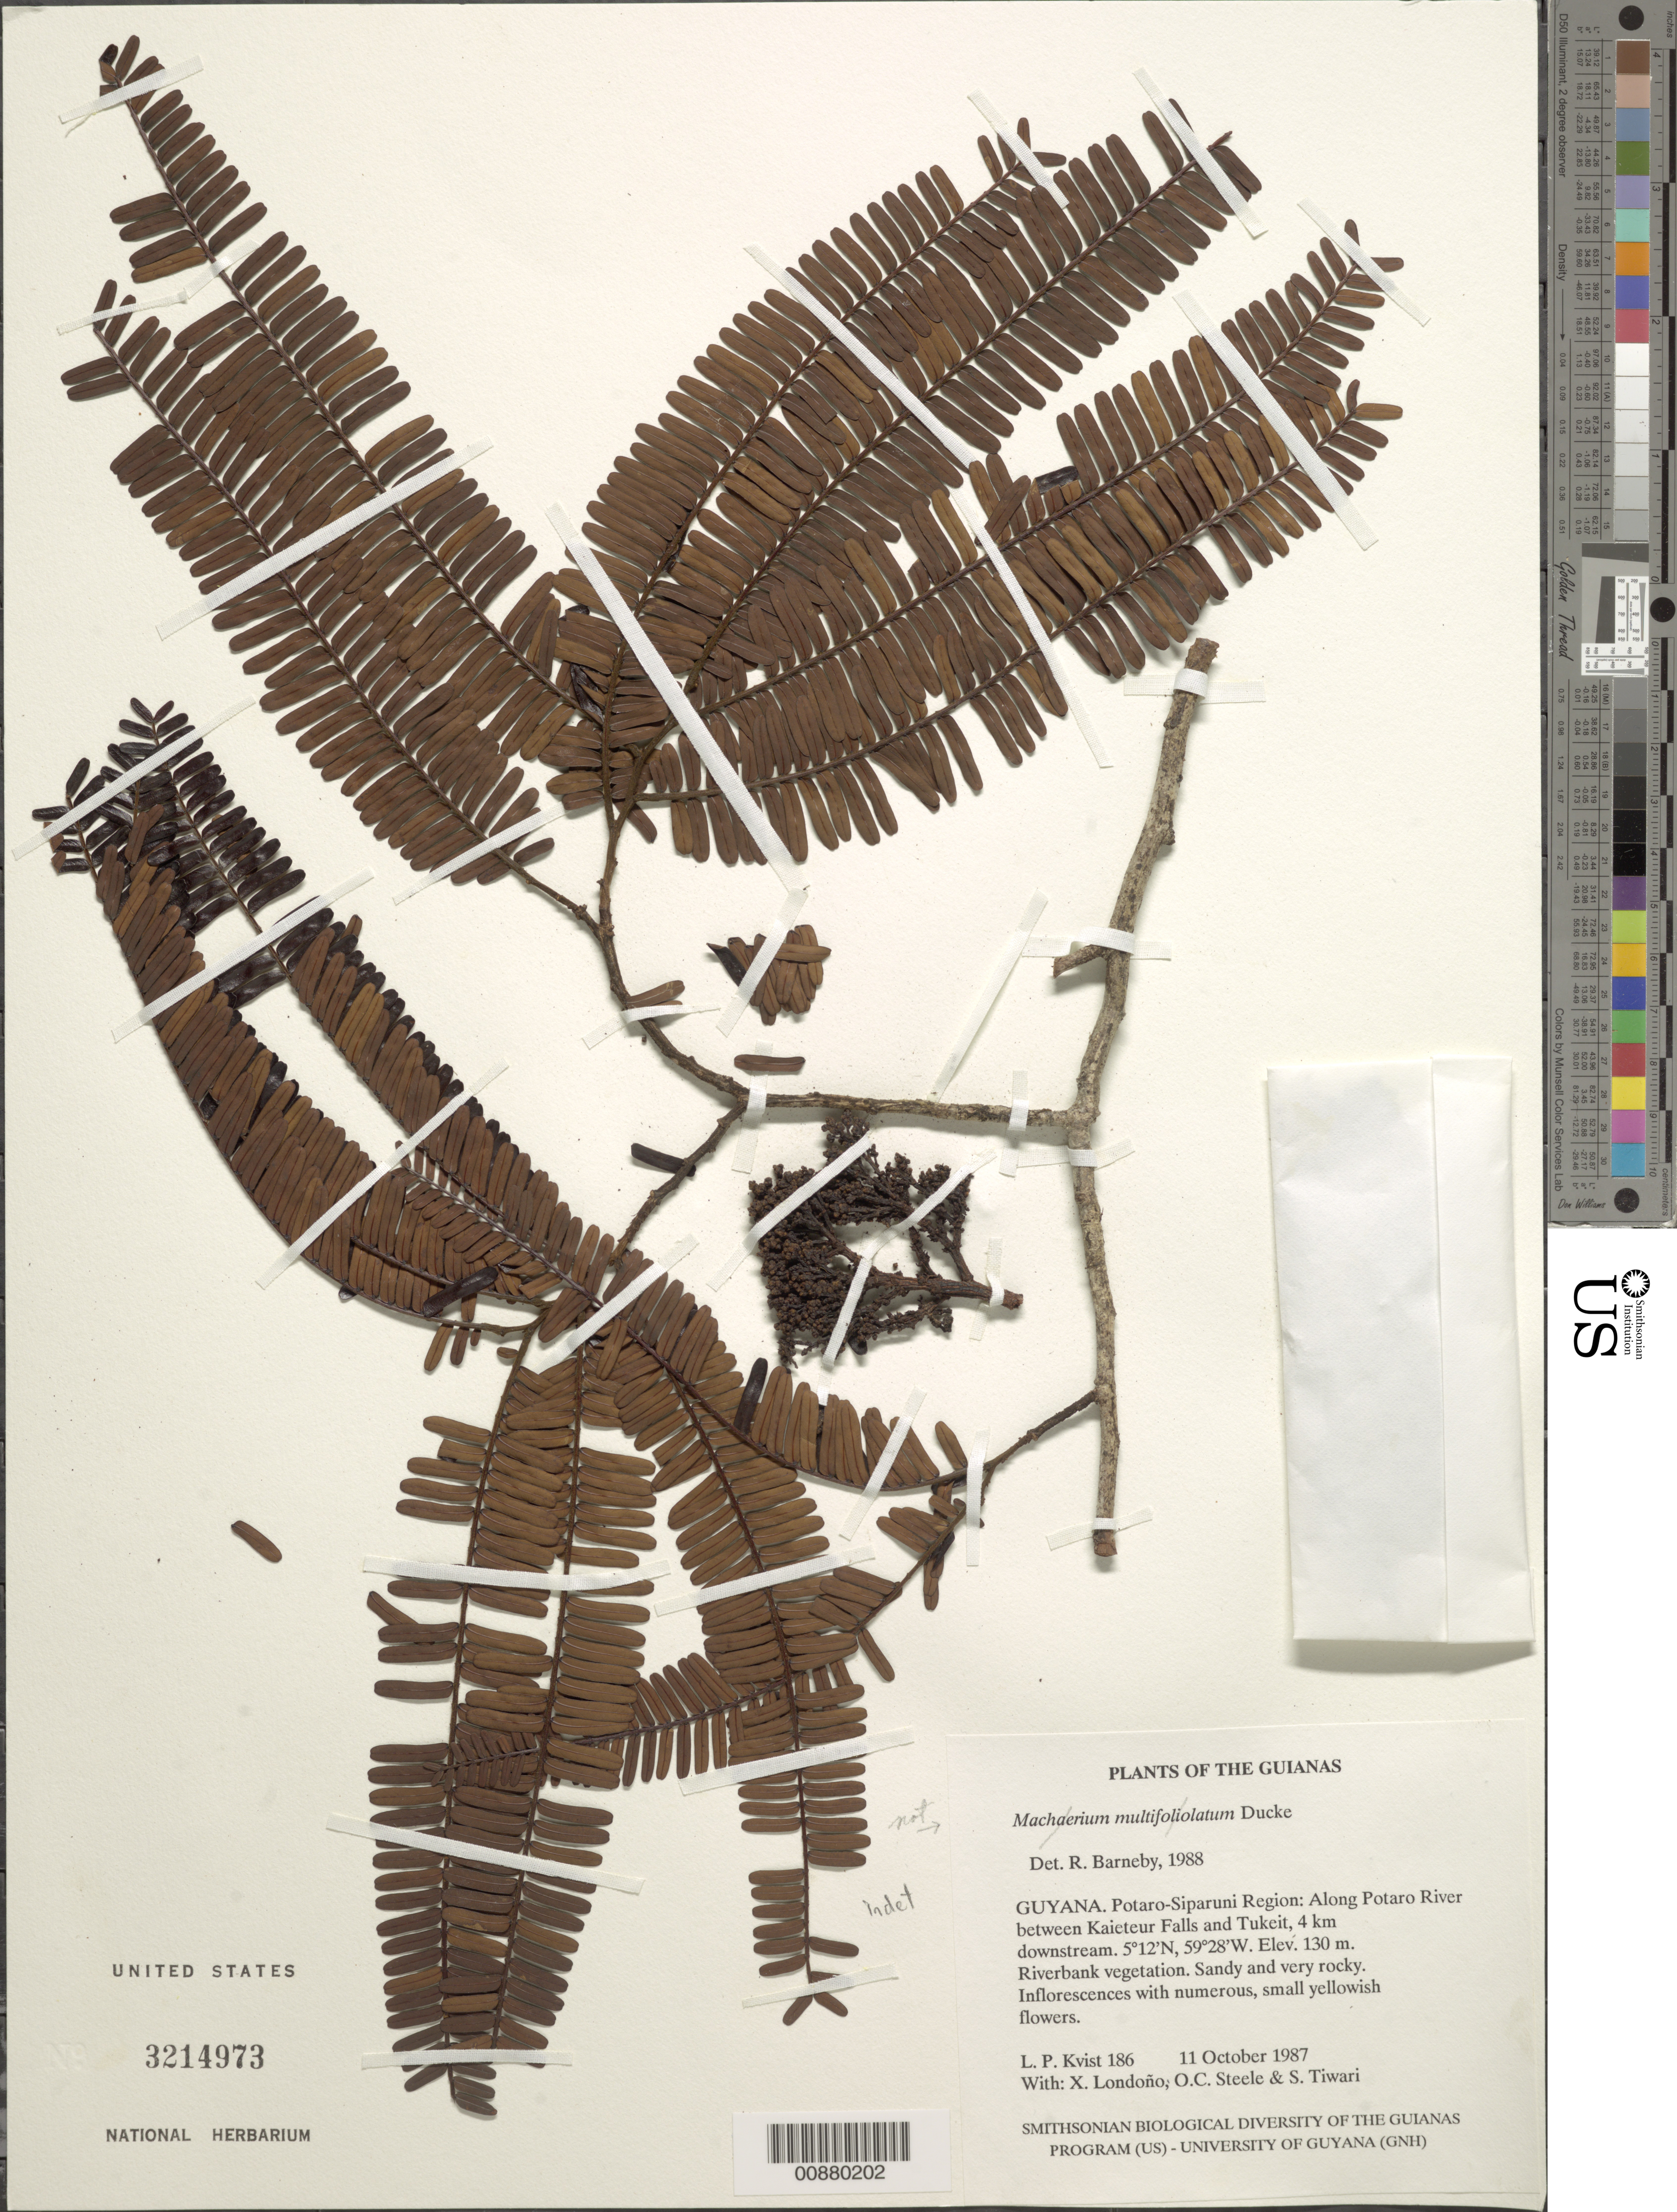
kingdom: Plantae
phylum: Tracheophyta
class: Magnoliopsida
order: Fabales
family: Fabaceae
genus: Chamaecrista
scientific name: Chamaecrista adiantifolia var. pteridophylla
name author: (Sandwith) H.S. Irwin & Barneby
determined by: Trujillo, A. M.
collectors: L. P. Kvist, X. Londoño, O. C. Steele & S. Tiwari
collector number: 186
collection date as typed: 11 October 1987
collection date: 1987-10-11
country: Guyana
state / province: Potaro-Siparuni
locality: Along Potaro River between Kaieteur Falls and Tukeit, 4 km downstream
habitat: Riverbank vegetation. Sandy and very rocky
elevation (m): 130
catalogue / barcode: US 3214973